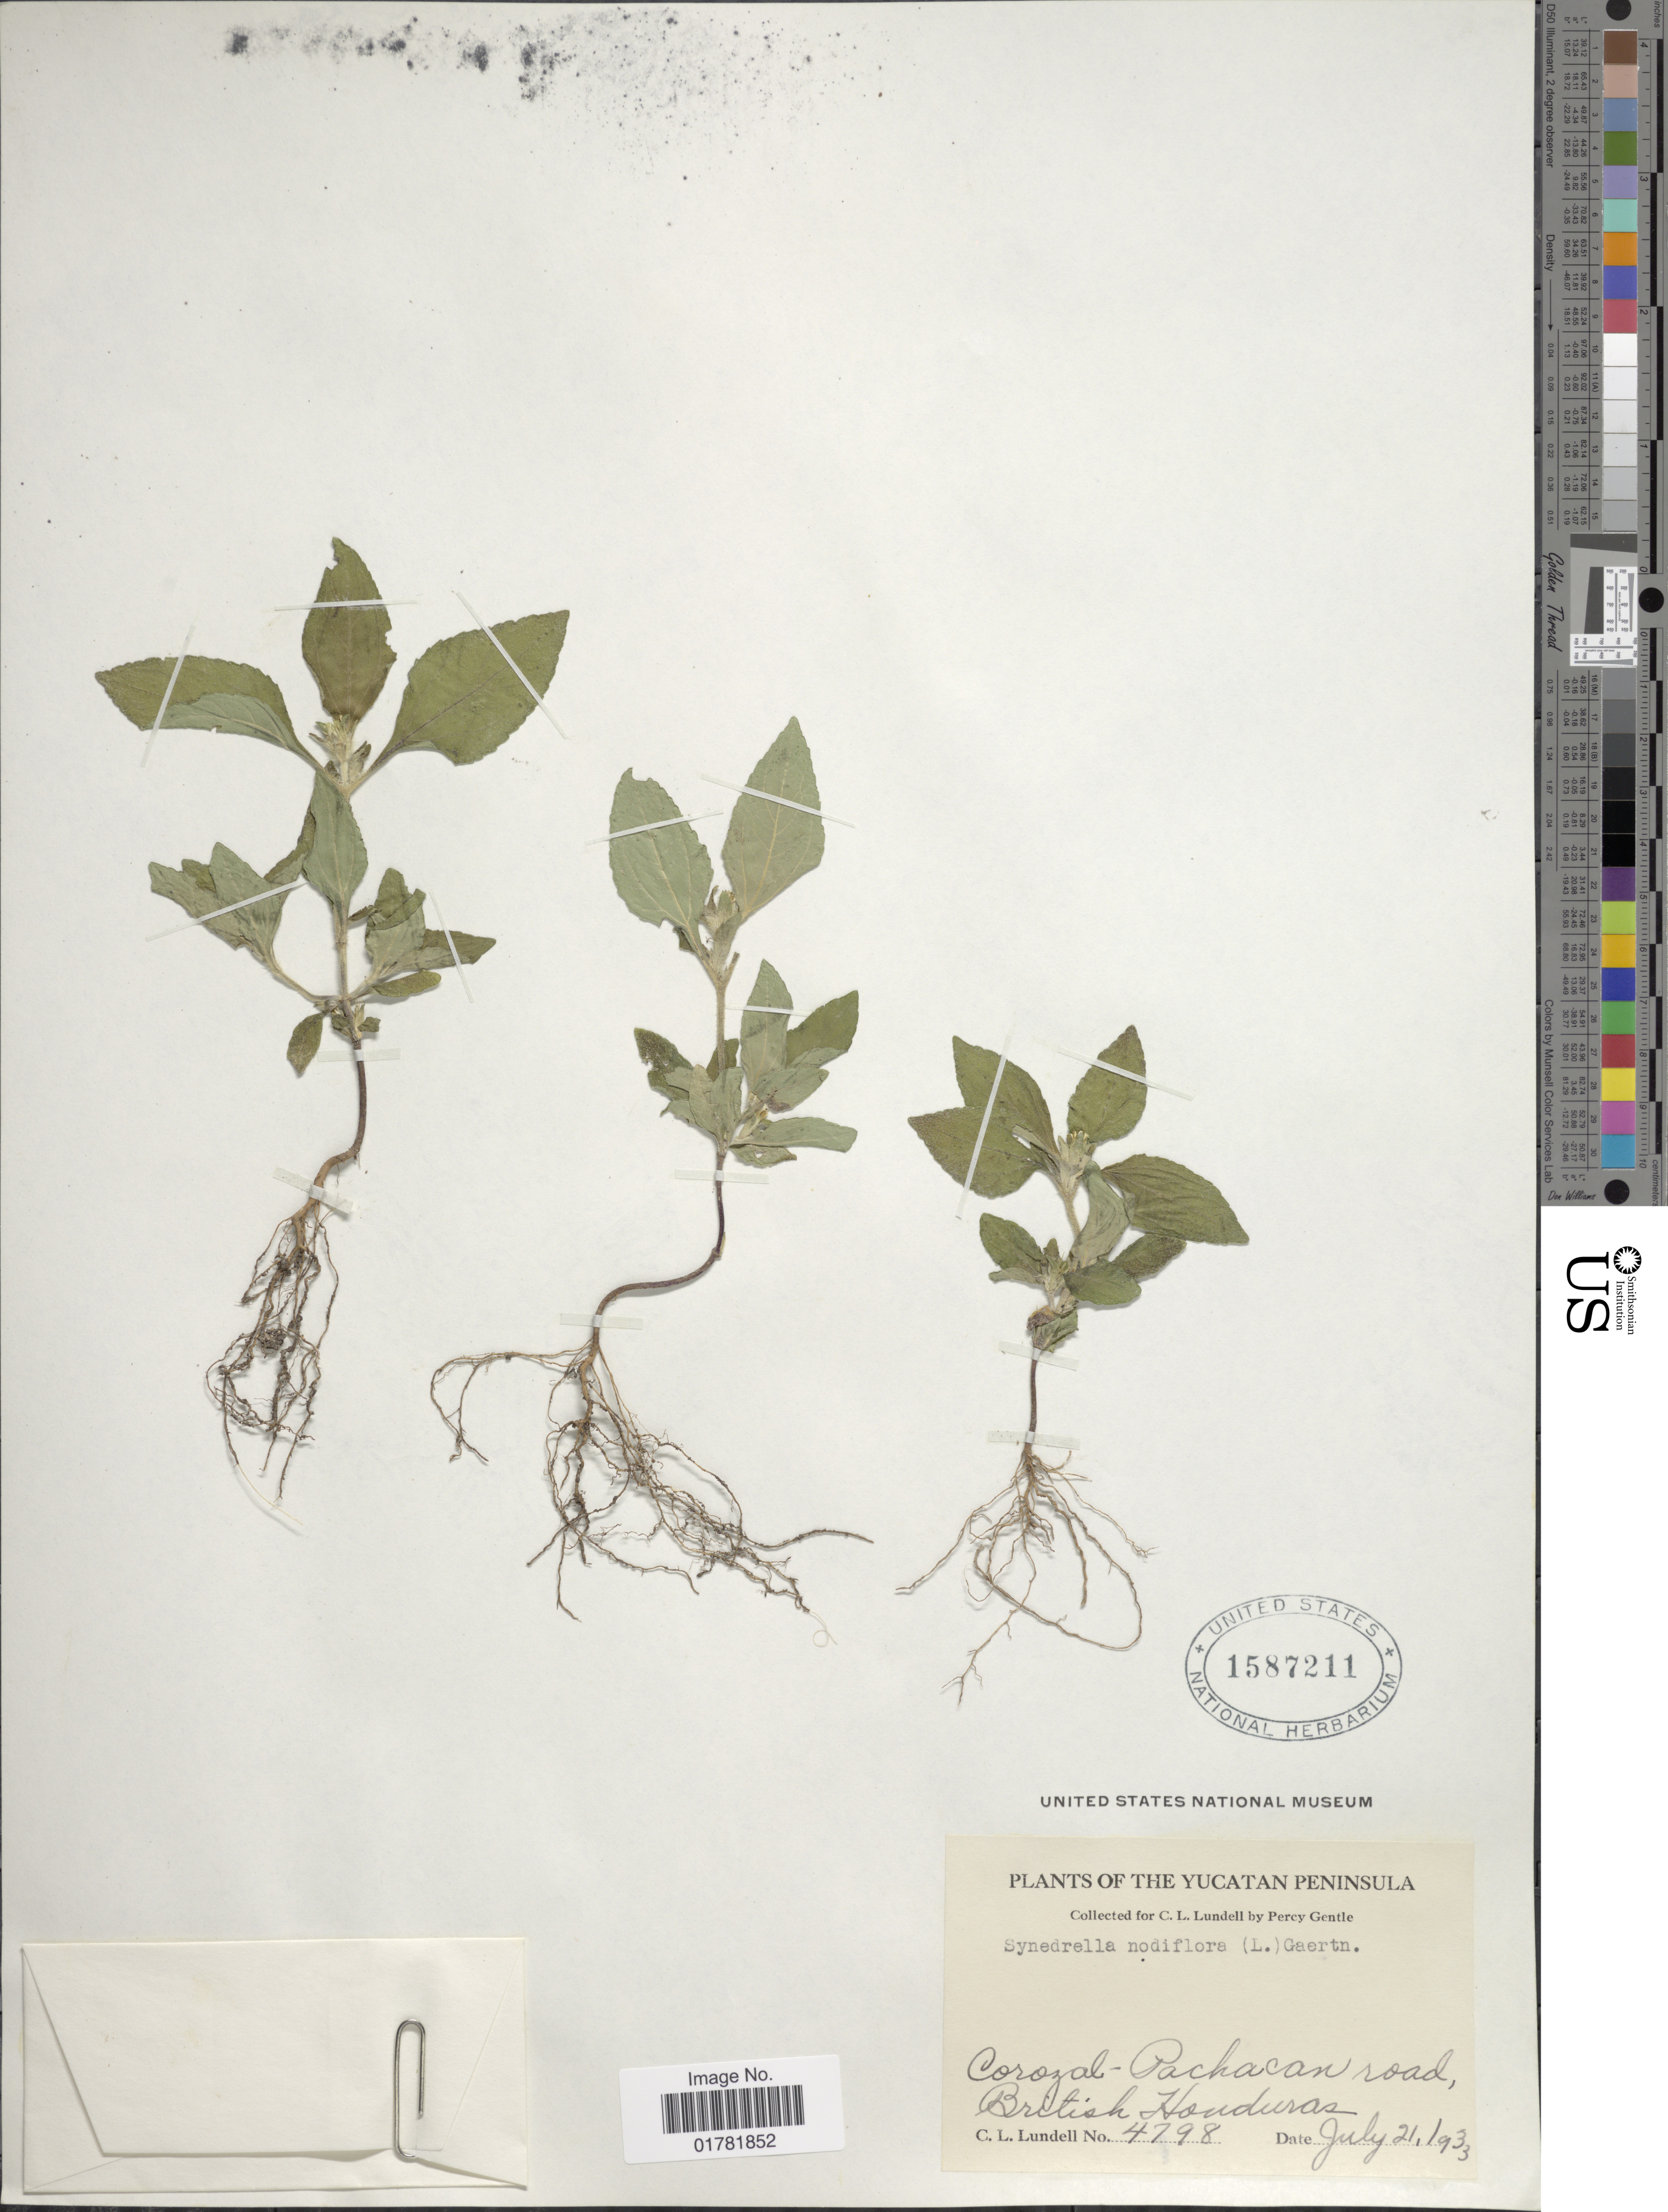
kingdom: Plantae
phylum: Tracheophyta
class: Magnoliopsida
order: Asterales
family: Asteraceae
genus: Synedrella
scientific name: Synedrella nodiflora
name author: (L.) Gaertn.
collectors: C. L. Lundell & P. H. Gentle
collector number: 4798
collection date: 1933-07-21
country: Belize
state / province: Corozal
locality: The Yucatan Peninsula, Pachacan road, British Honduras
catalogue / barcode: US 1587211